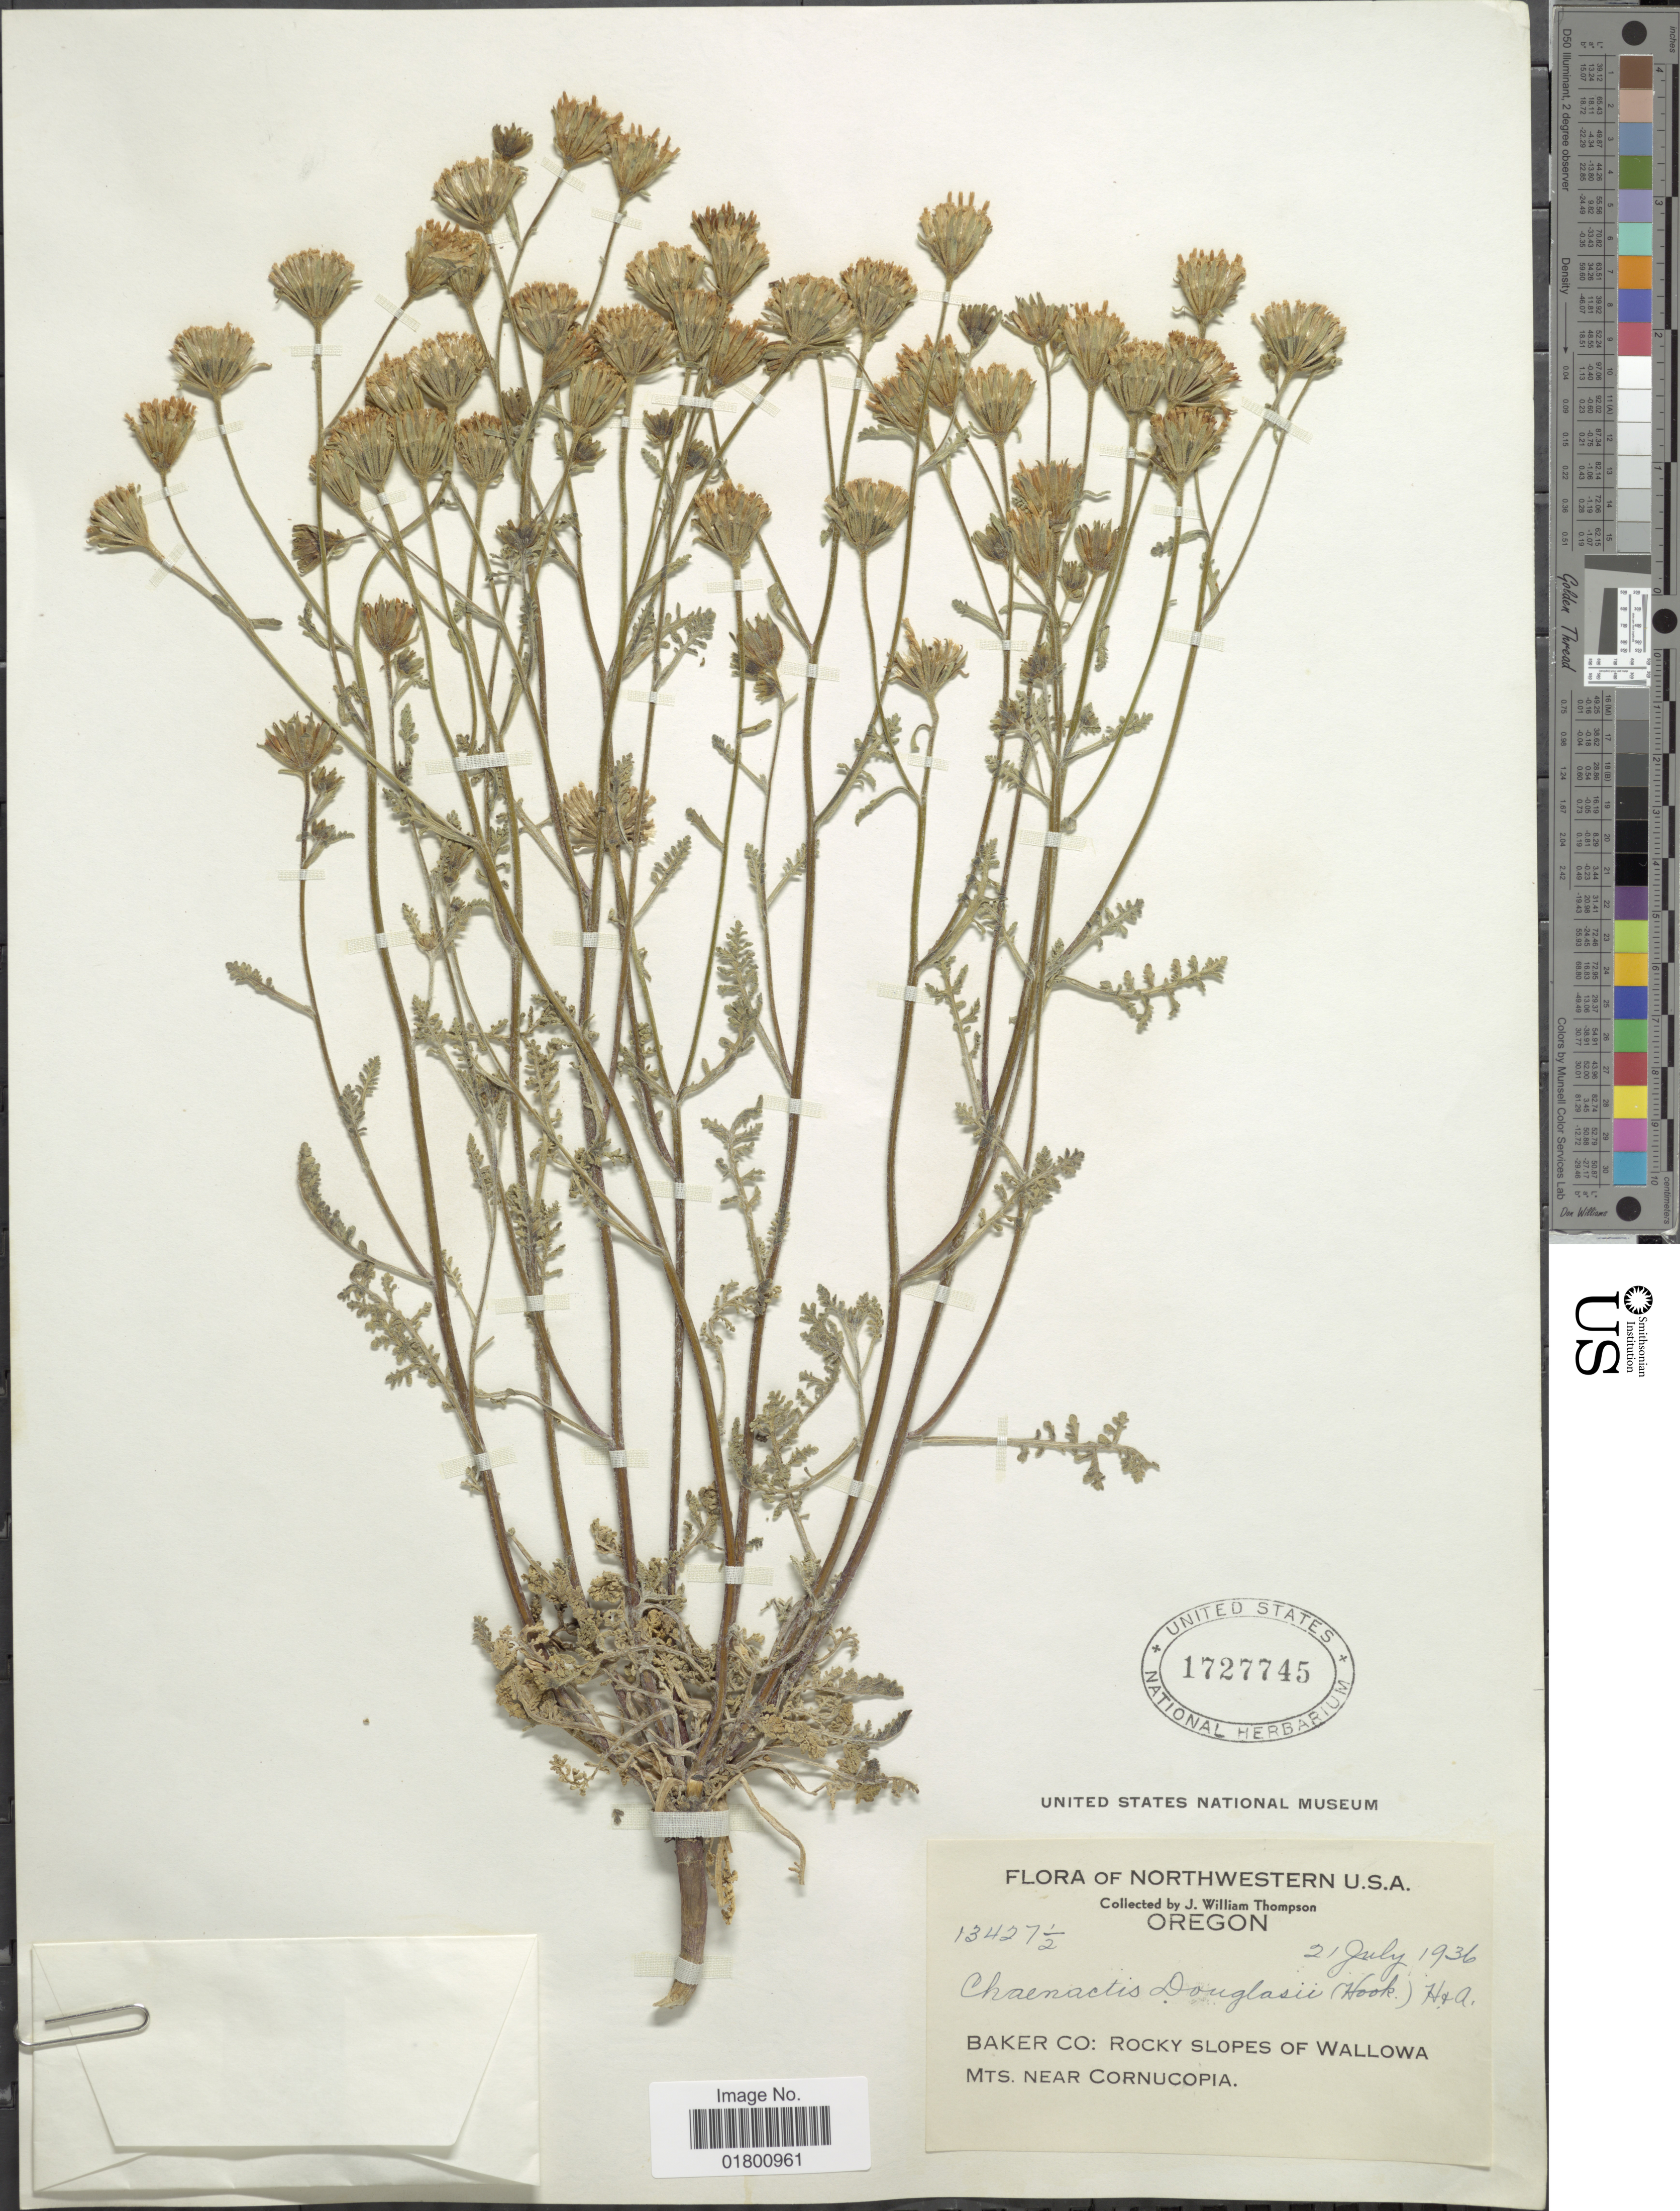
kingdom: Plantae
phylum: Tracheophyta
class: Magnoliopsida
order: Asterales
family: Asteraceae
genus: Chaenactis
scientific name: Chaenactis douglasii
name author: Hook. & Arn.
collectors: J. W. Thompson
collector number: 13427½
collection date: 1936-07-21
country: United States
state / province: Oregon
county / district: Baker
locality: Northwestern U.S.A., Baker Co: Rocky slopes of Wallowa Mts. near Cornucopia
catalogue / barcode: US 1727745